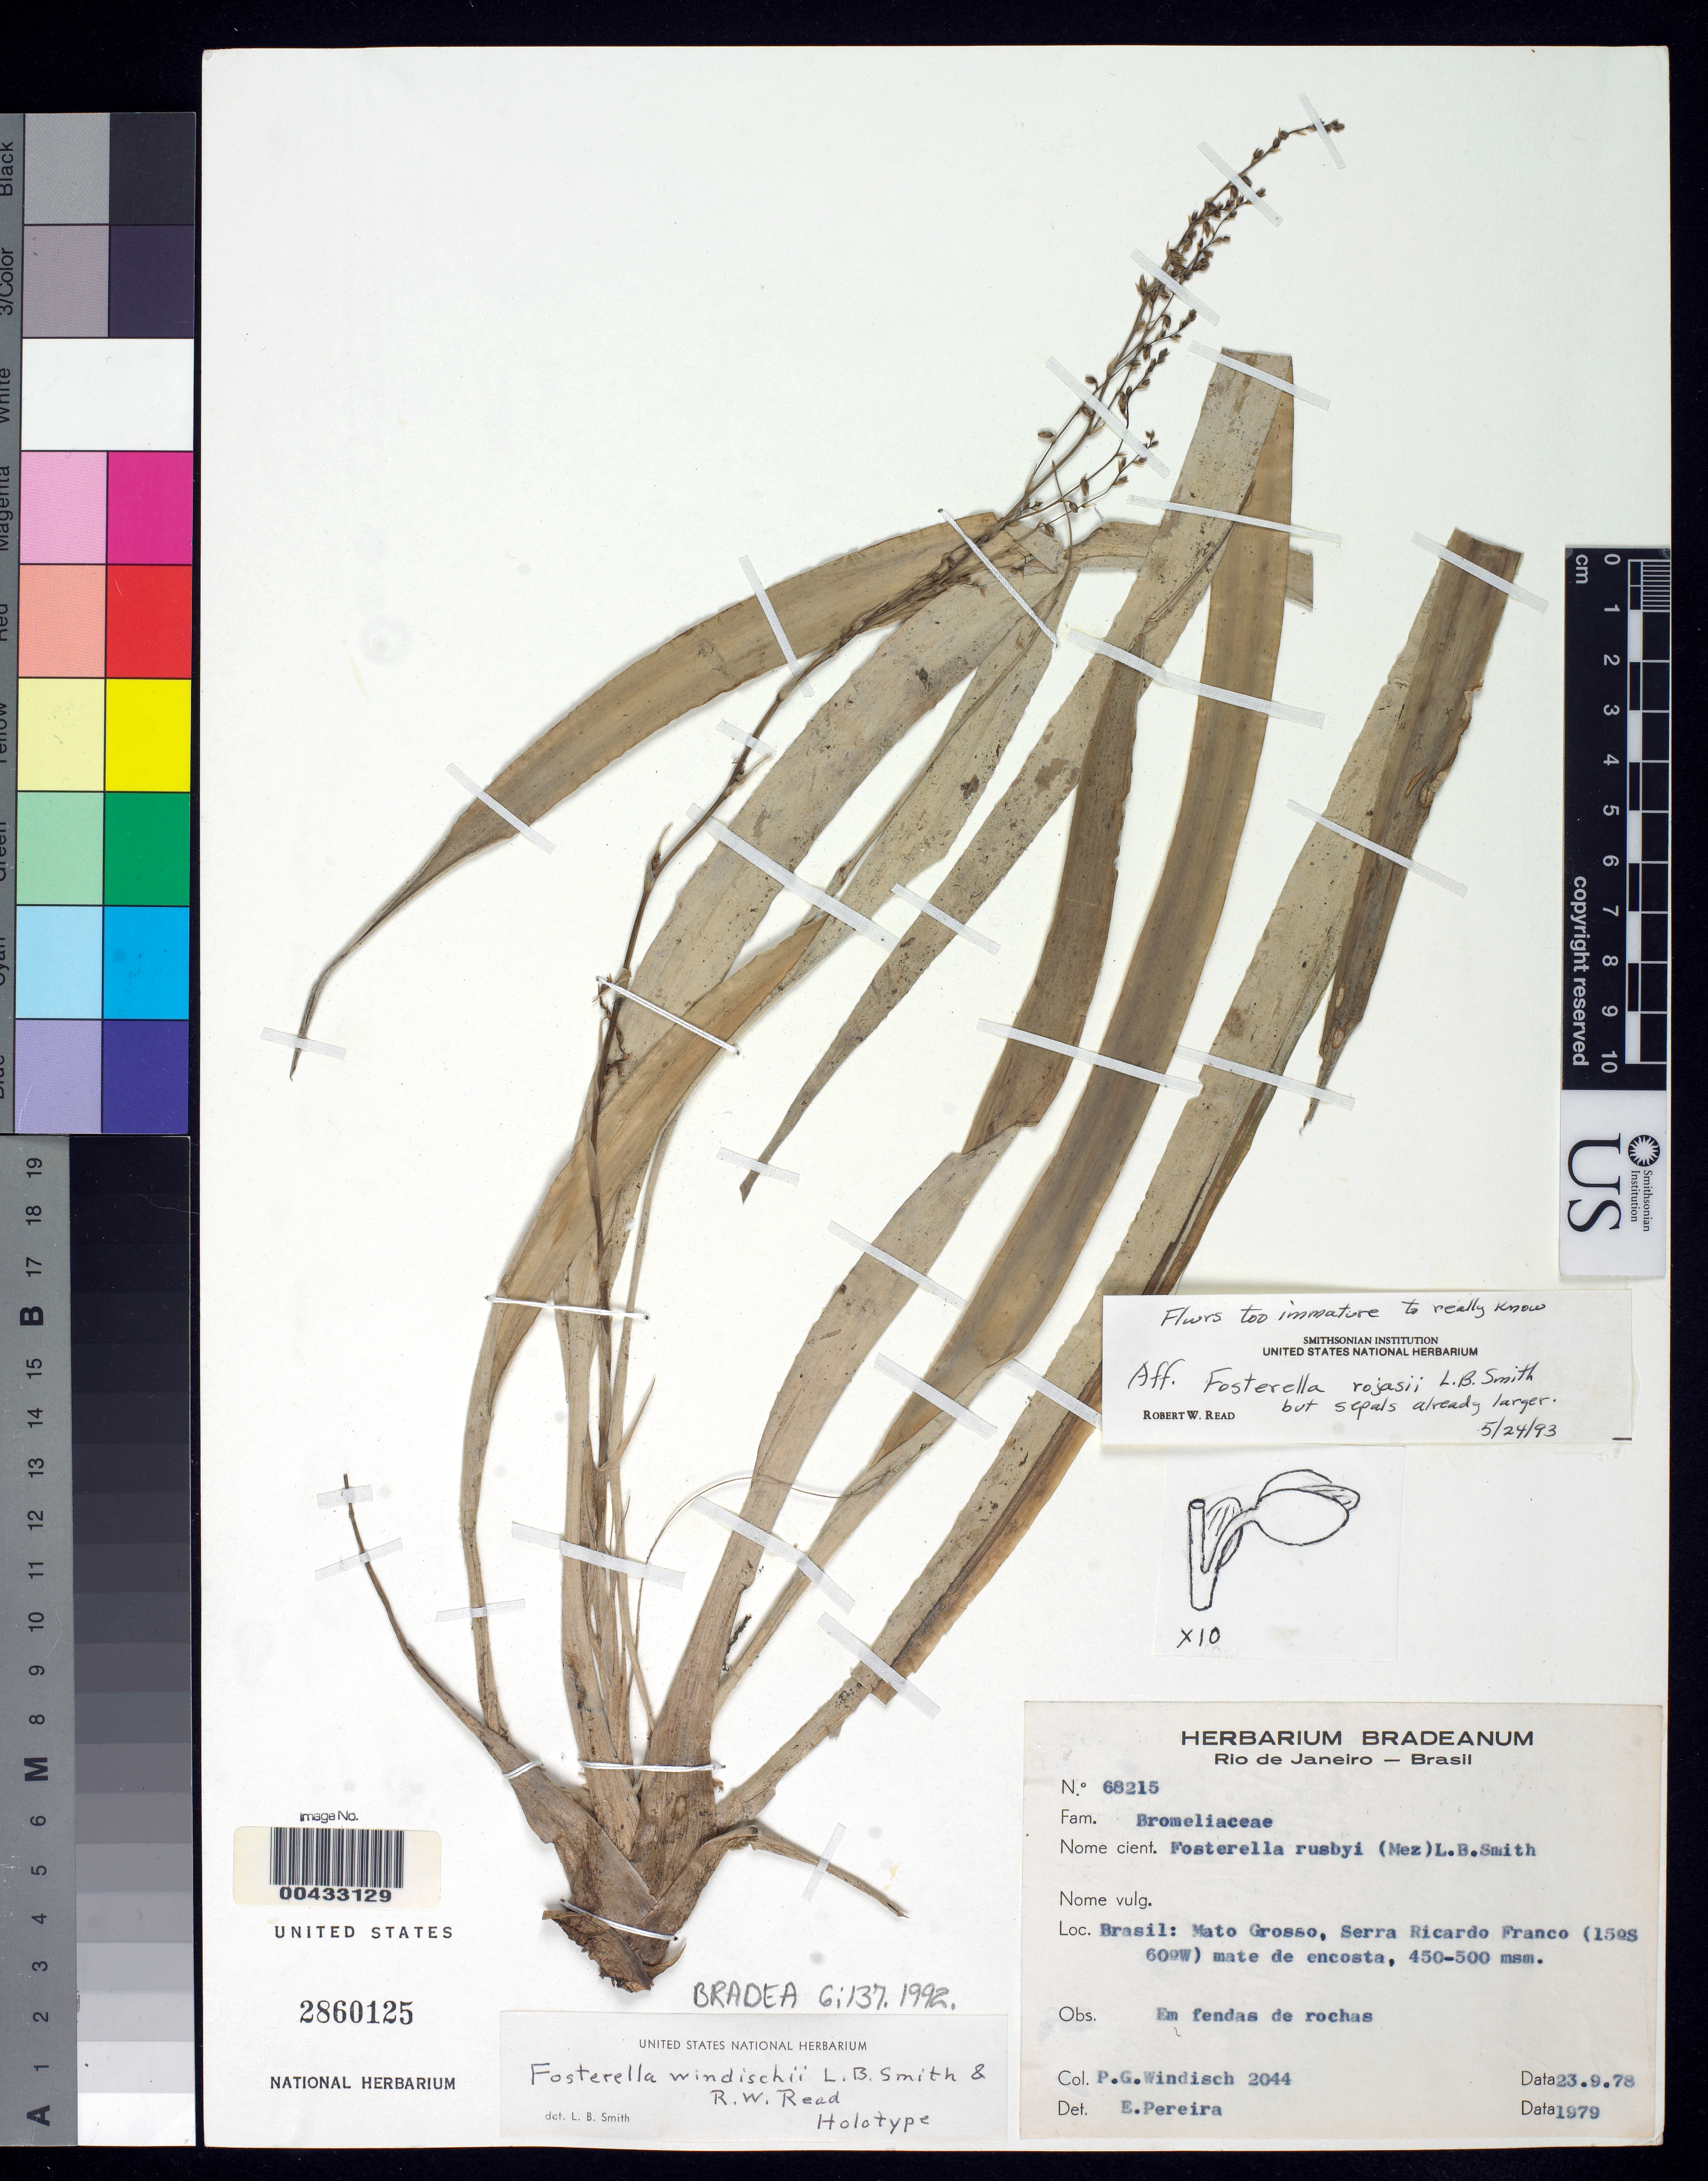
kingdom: Plantae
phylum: Tracheophyta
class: Liliopsida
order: Poales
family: Bromeliaceae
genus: Fosterella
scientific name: Fosterella windischii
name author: L.B. Sm. & Read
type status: Holotype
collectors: P. G. Windisch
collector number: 2044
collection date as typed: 23 Sep 1978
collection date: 1978-09-23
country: Brazil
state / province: Mato Grosso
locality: Serra Ricardo Franco.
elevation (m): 450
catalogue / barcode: US 2860125